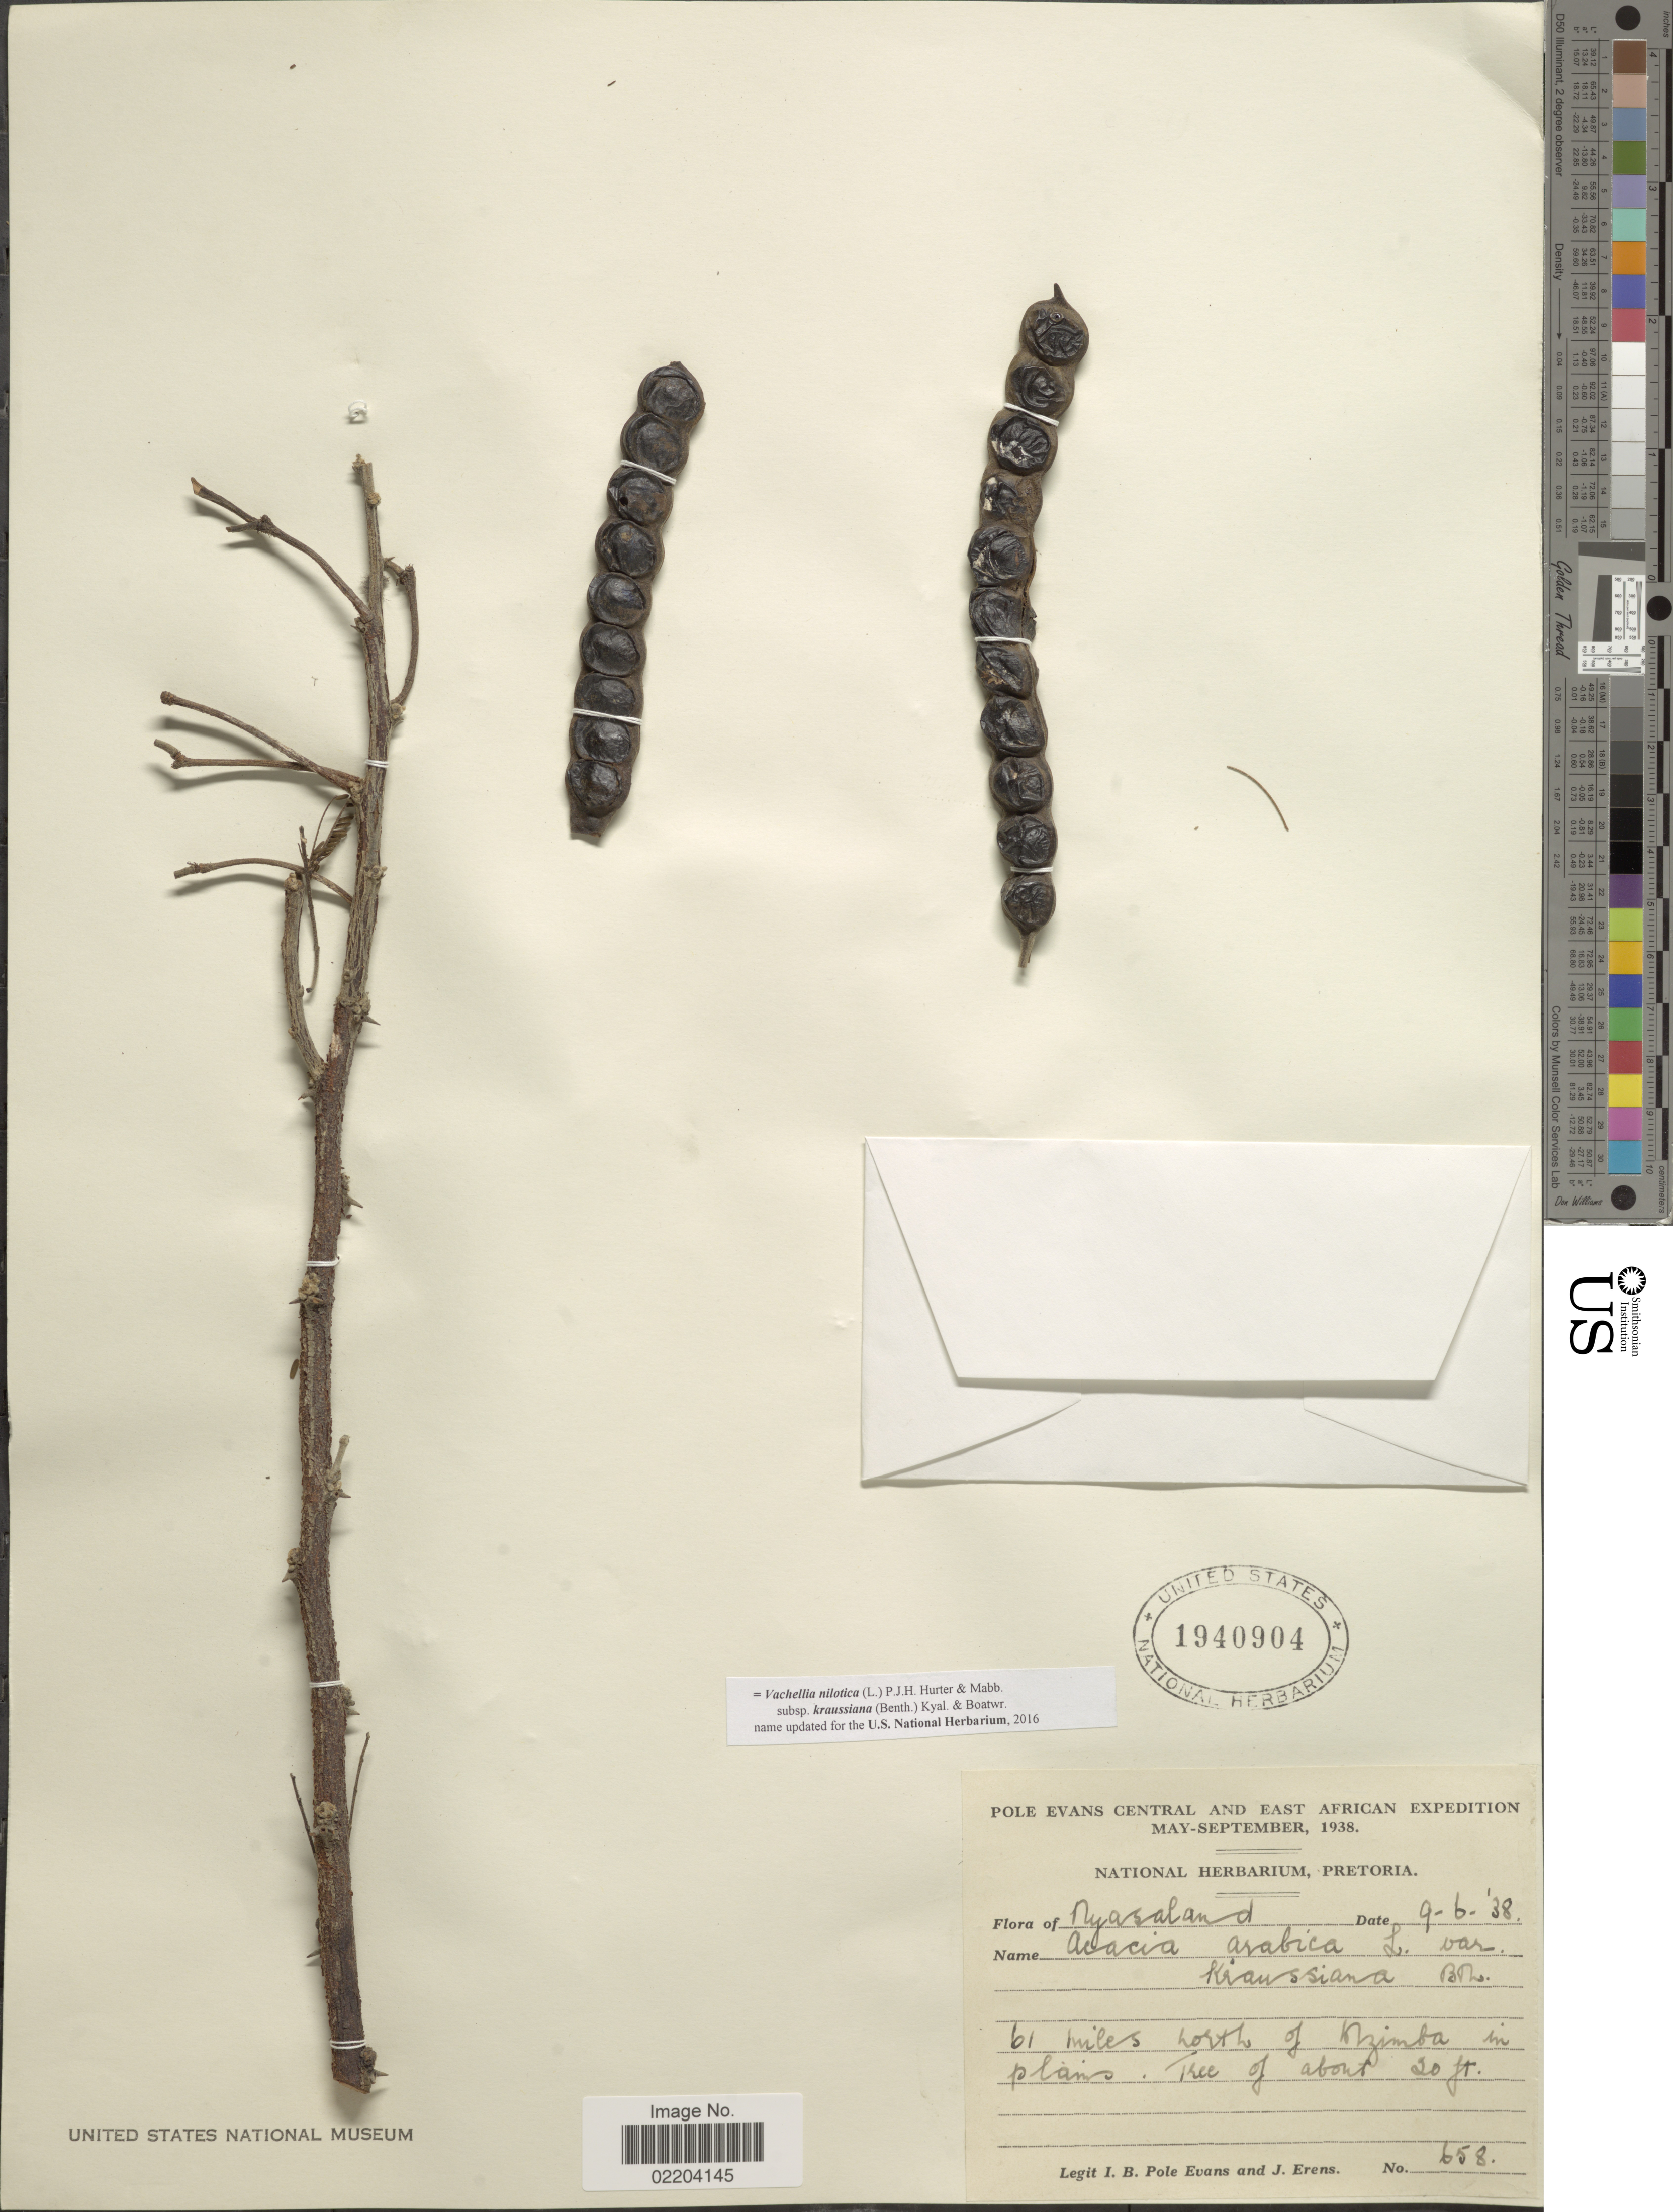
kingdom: Plantae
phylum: Tracheophyta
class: Magnoliopsida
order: Fabales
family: Fabaceae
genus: Vachellia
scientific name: Vachellia nilotica subsp. kraussiana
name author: (Benth.) Kyal. & Boatwr.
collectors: I. B. Pole-Evans & J. Erens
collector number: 658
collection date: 1938-06-09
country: Malawi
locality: Nyasaland. Central and East African.61 miles north of [illegible text]zimba in plains .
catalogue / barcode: US 1940904